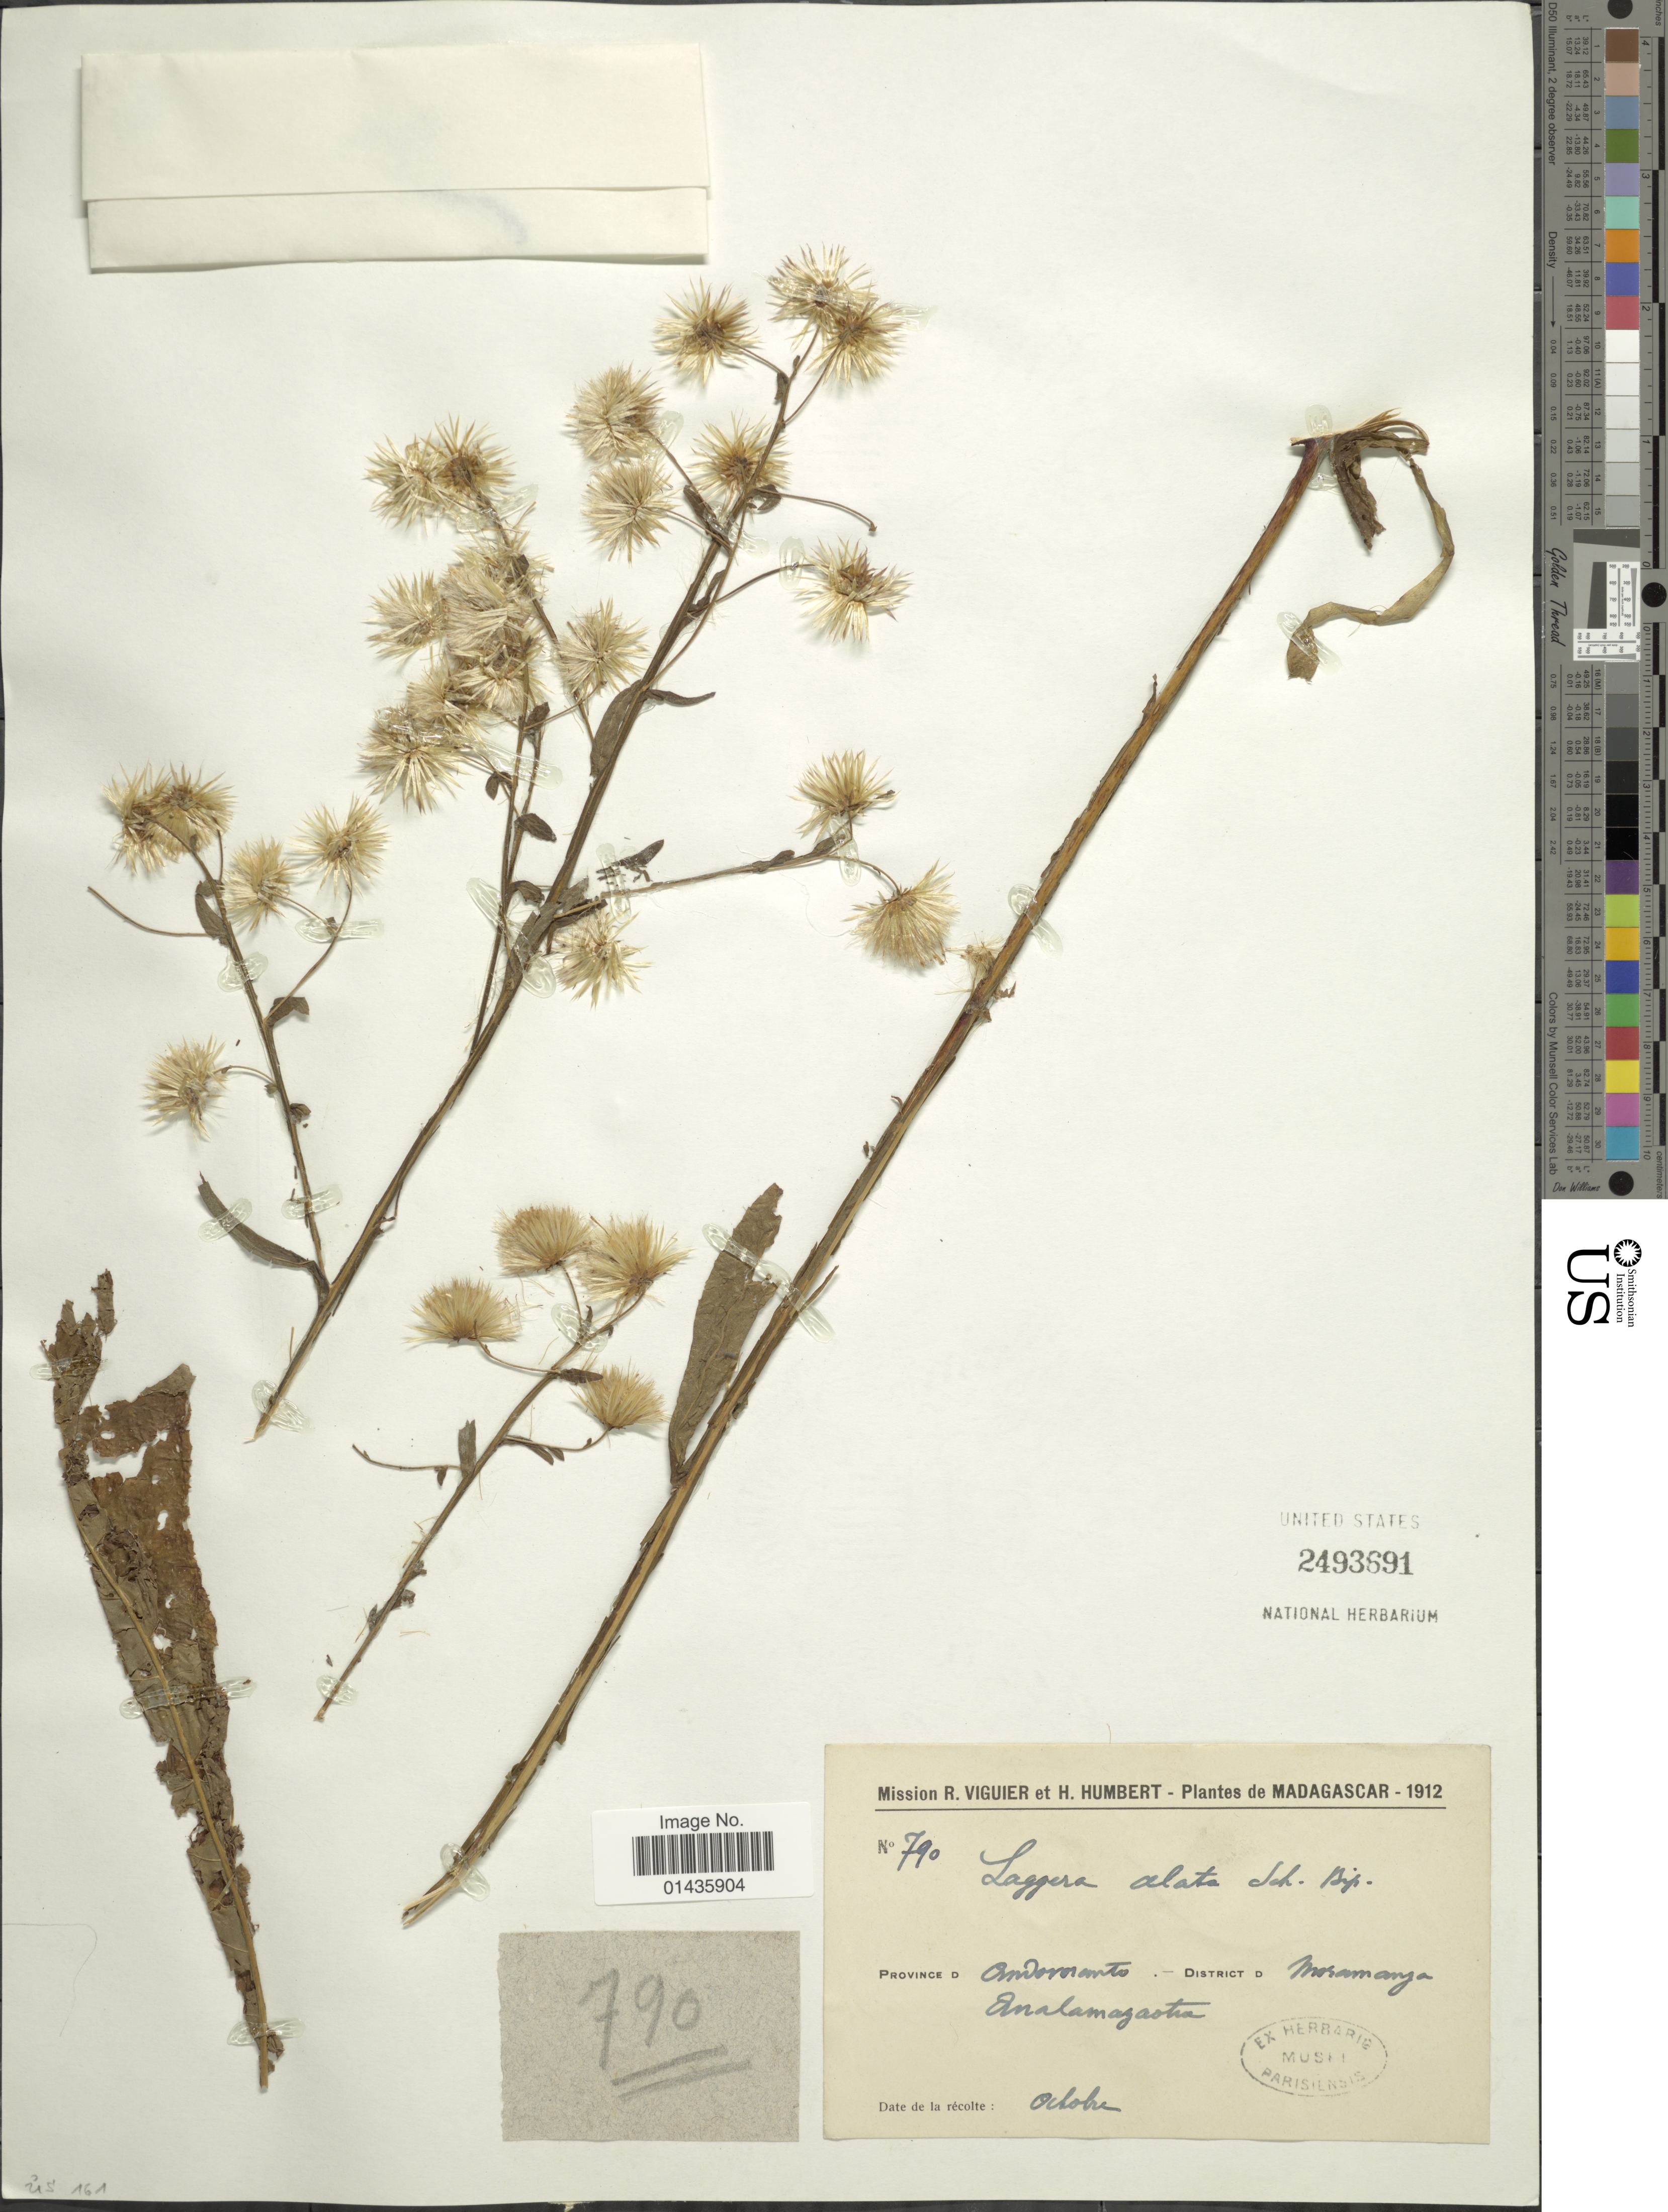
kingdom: Plantae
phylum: Tracheophyta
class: Magnoliopsida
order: Asterales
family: Asteraceae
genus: Laggera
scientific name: Laggera alata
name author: Sch. Bip.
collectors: H. Humbert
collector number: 790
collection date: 1912-10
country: Madagascar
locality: Province Andovoranto, District Moramanga, Analamazoatra.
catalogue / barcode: US 2493691